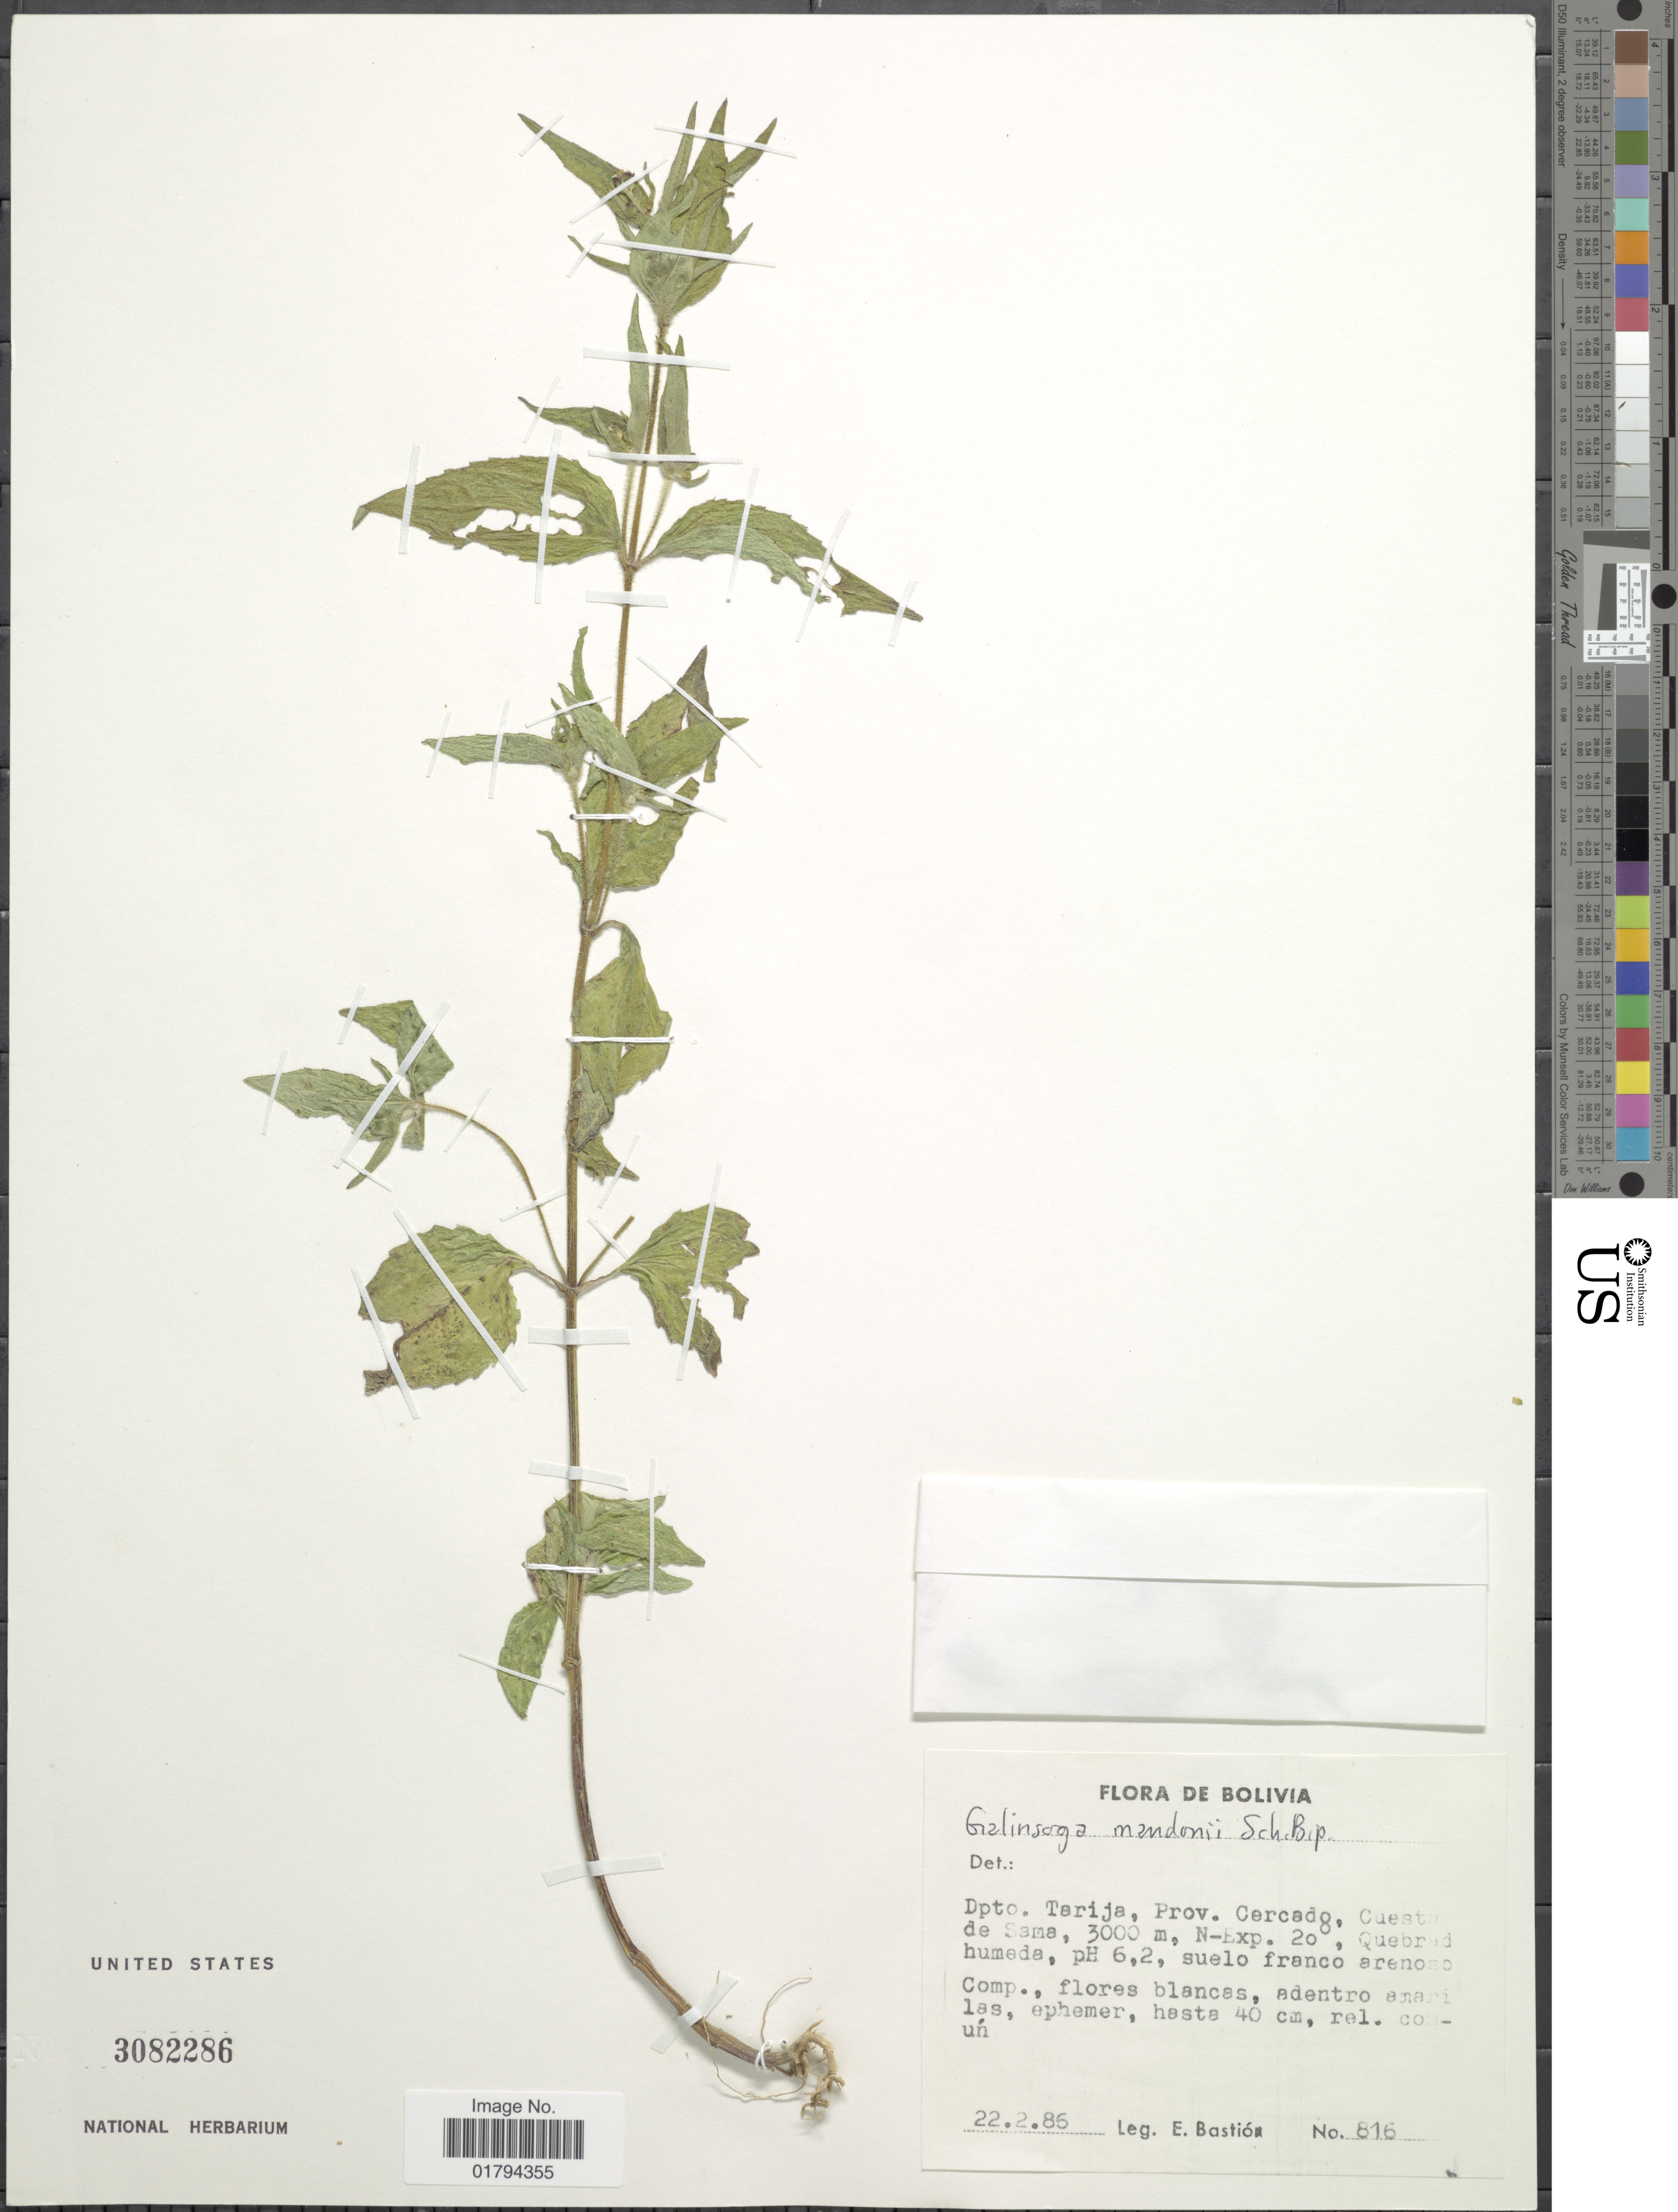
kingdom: Plantae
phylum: Tracheophyta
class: Magnoliopsida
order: Asterales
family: Asteraceae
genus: Galinsoga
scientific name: Galinsoga parviflora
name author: Cav.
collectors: E. Bastion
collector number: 816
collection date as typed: Transcribed d/m/y: 22/2/86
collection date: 1986-02-22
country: Bolivia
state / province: Tarija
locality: Prov. Cercado, Cuesta de Sama, N-Exp. 20 degrees, Quebrad humeda, pH 6.2, suelo franco arenoso.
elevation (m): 3000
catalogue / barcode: US 3082286